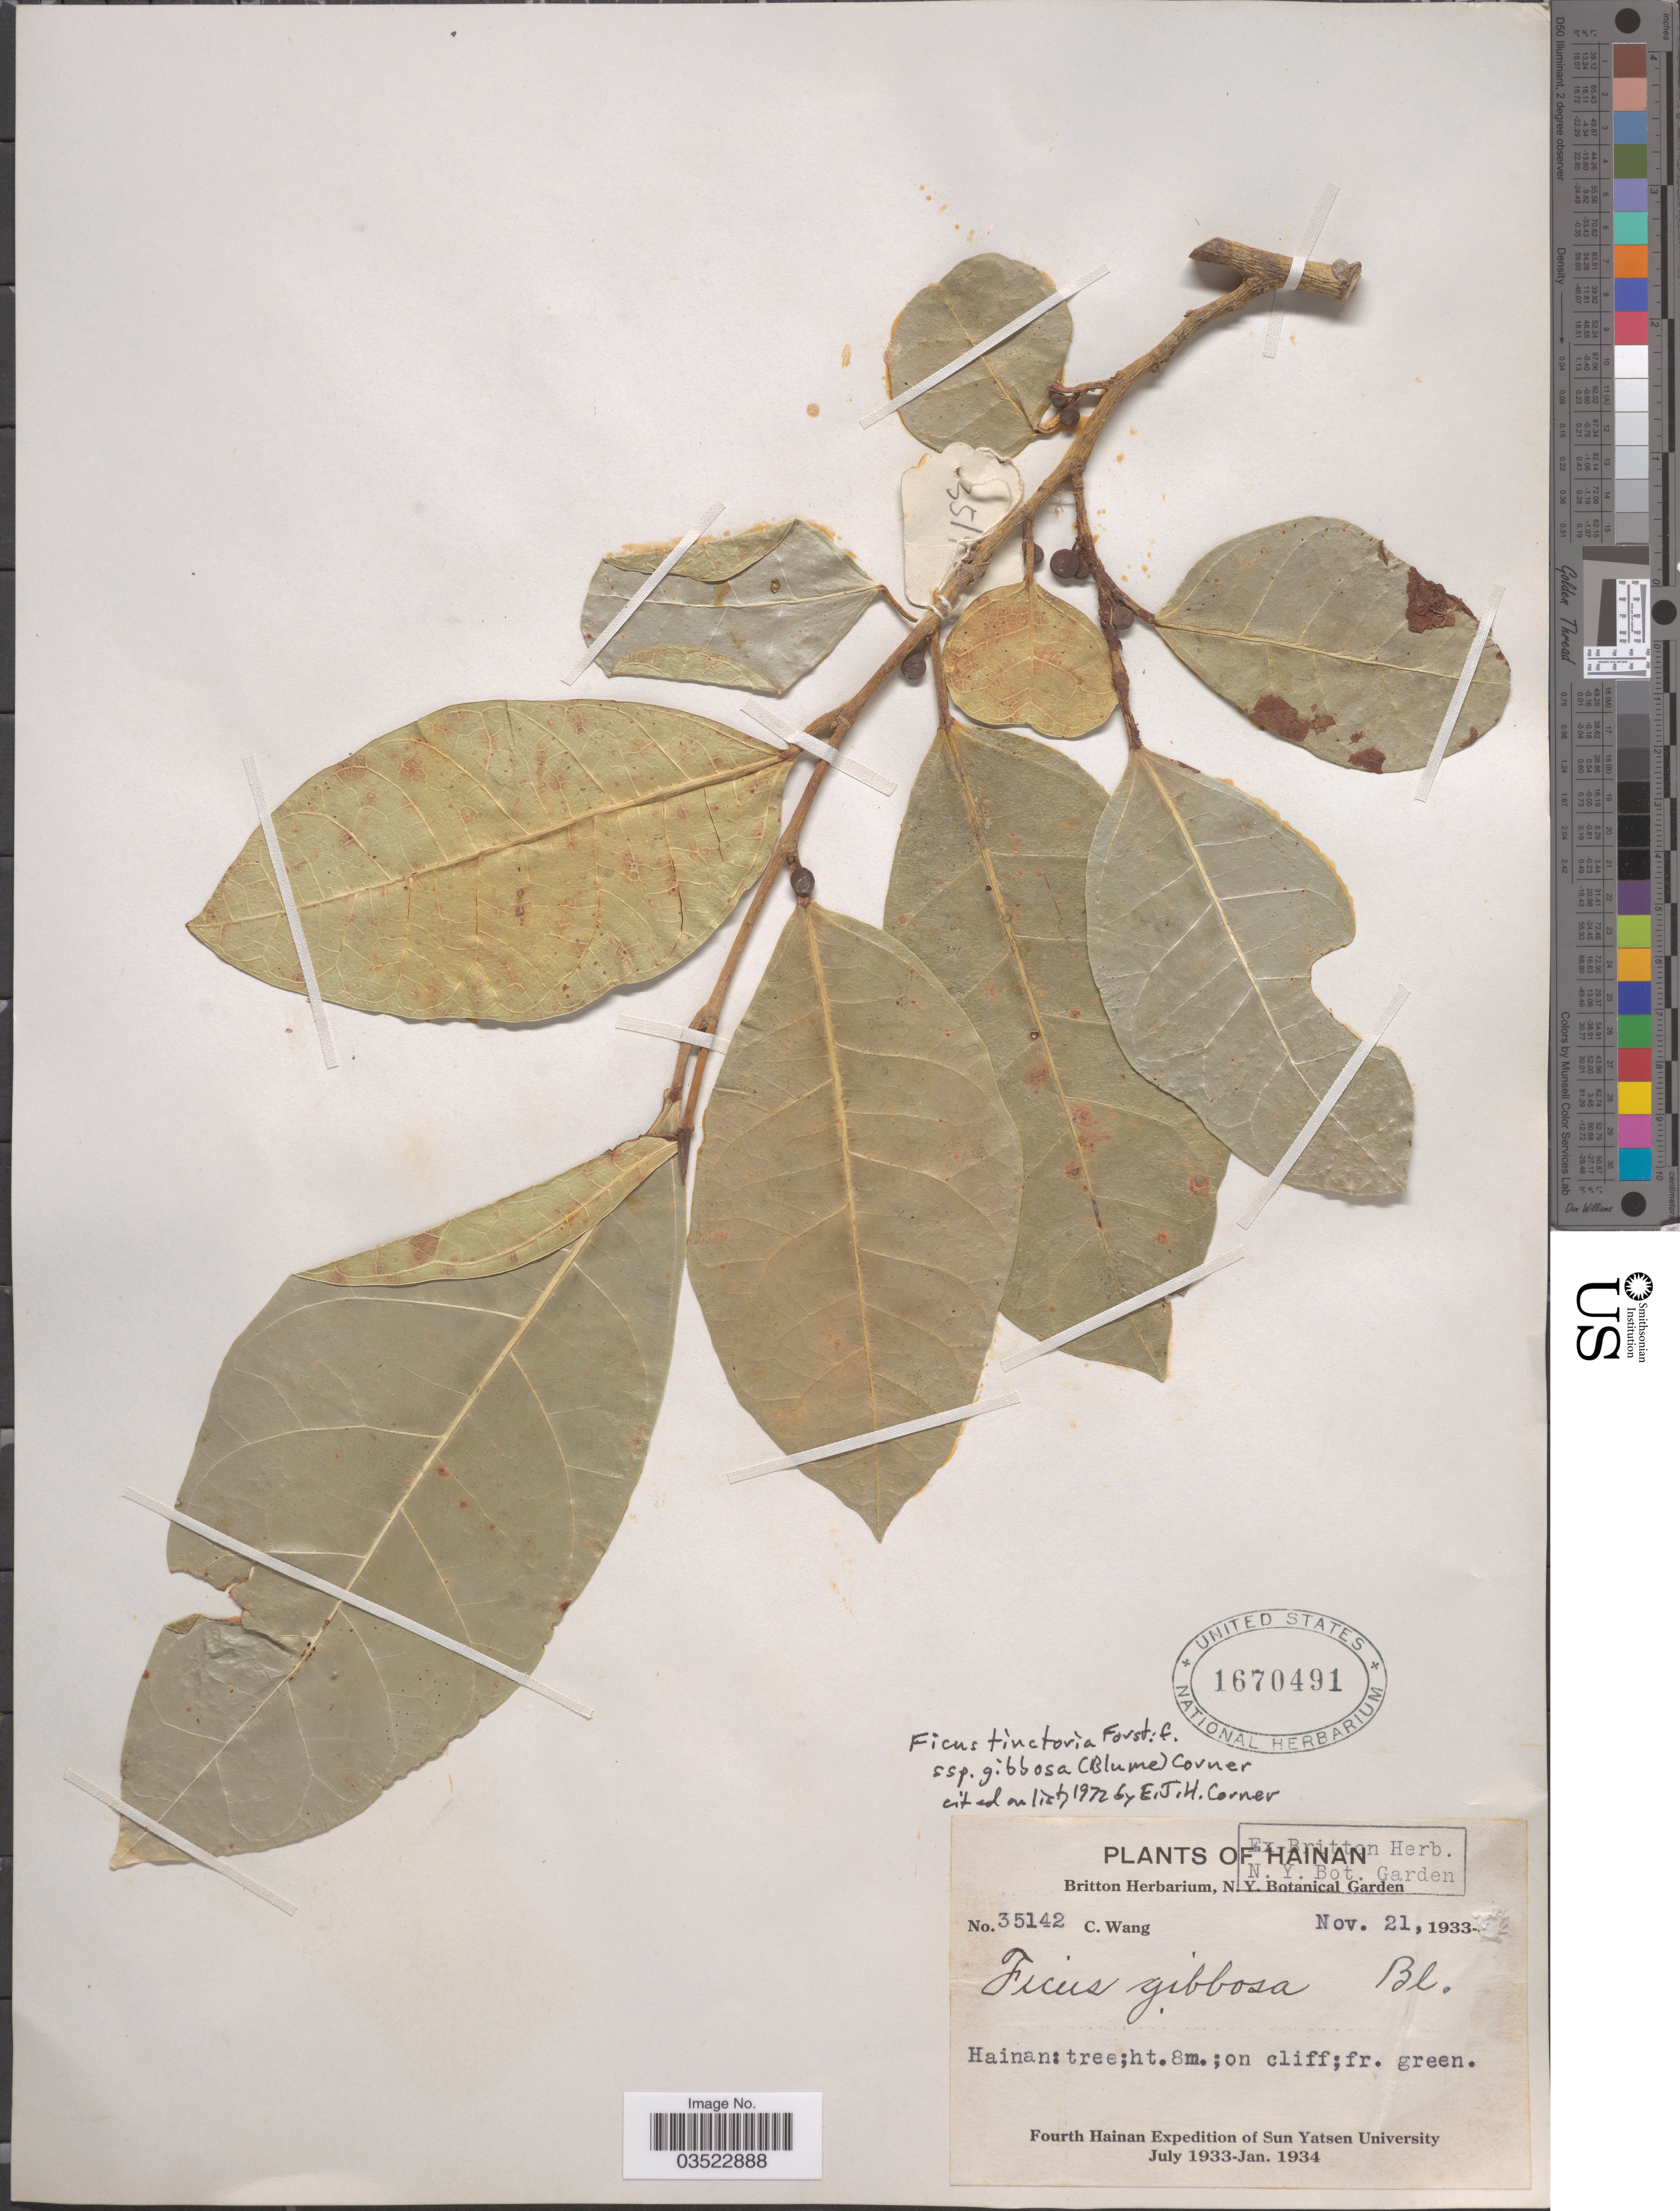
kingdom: Plantae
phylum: Tracheophyta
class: Magnoliopsida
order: Rosales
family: Moraceae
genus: Ficus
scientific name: Ficus tinctoria subsp. gibbosa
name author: (Blume) Corner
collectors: C. Wang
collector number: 35142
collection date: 1933-11-21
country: China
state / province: Hainan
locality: Fourth Hainan Expedition of Sun Yatsen University July 1933-Jan. 1934.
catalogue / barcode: US 1670491